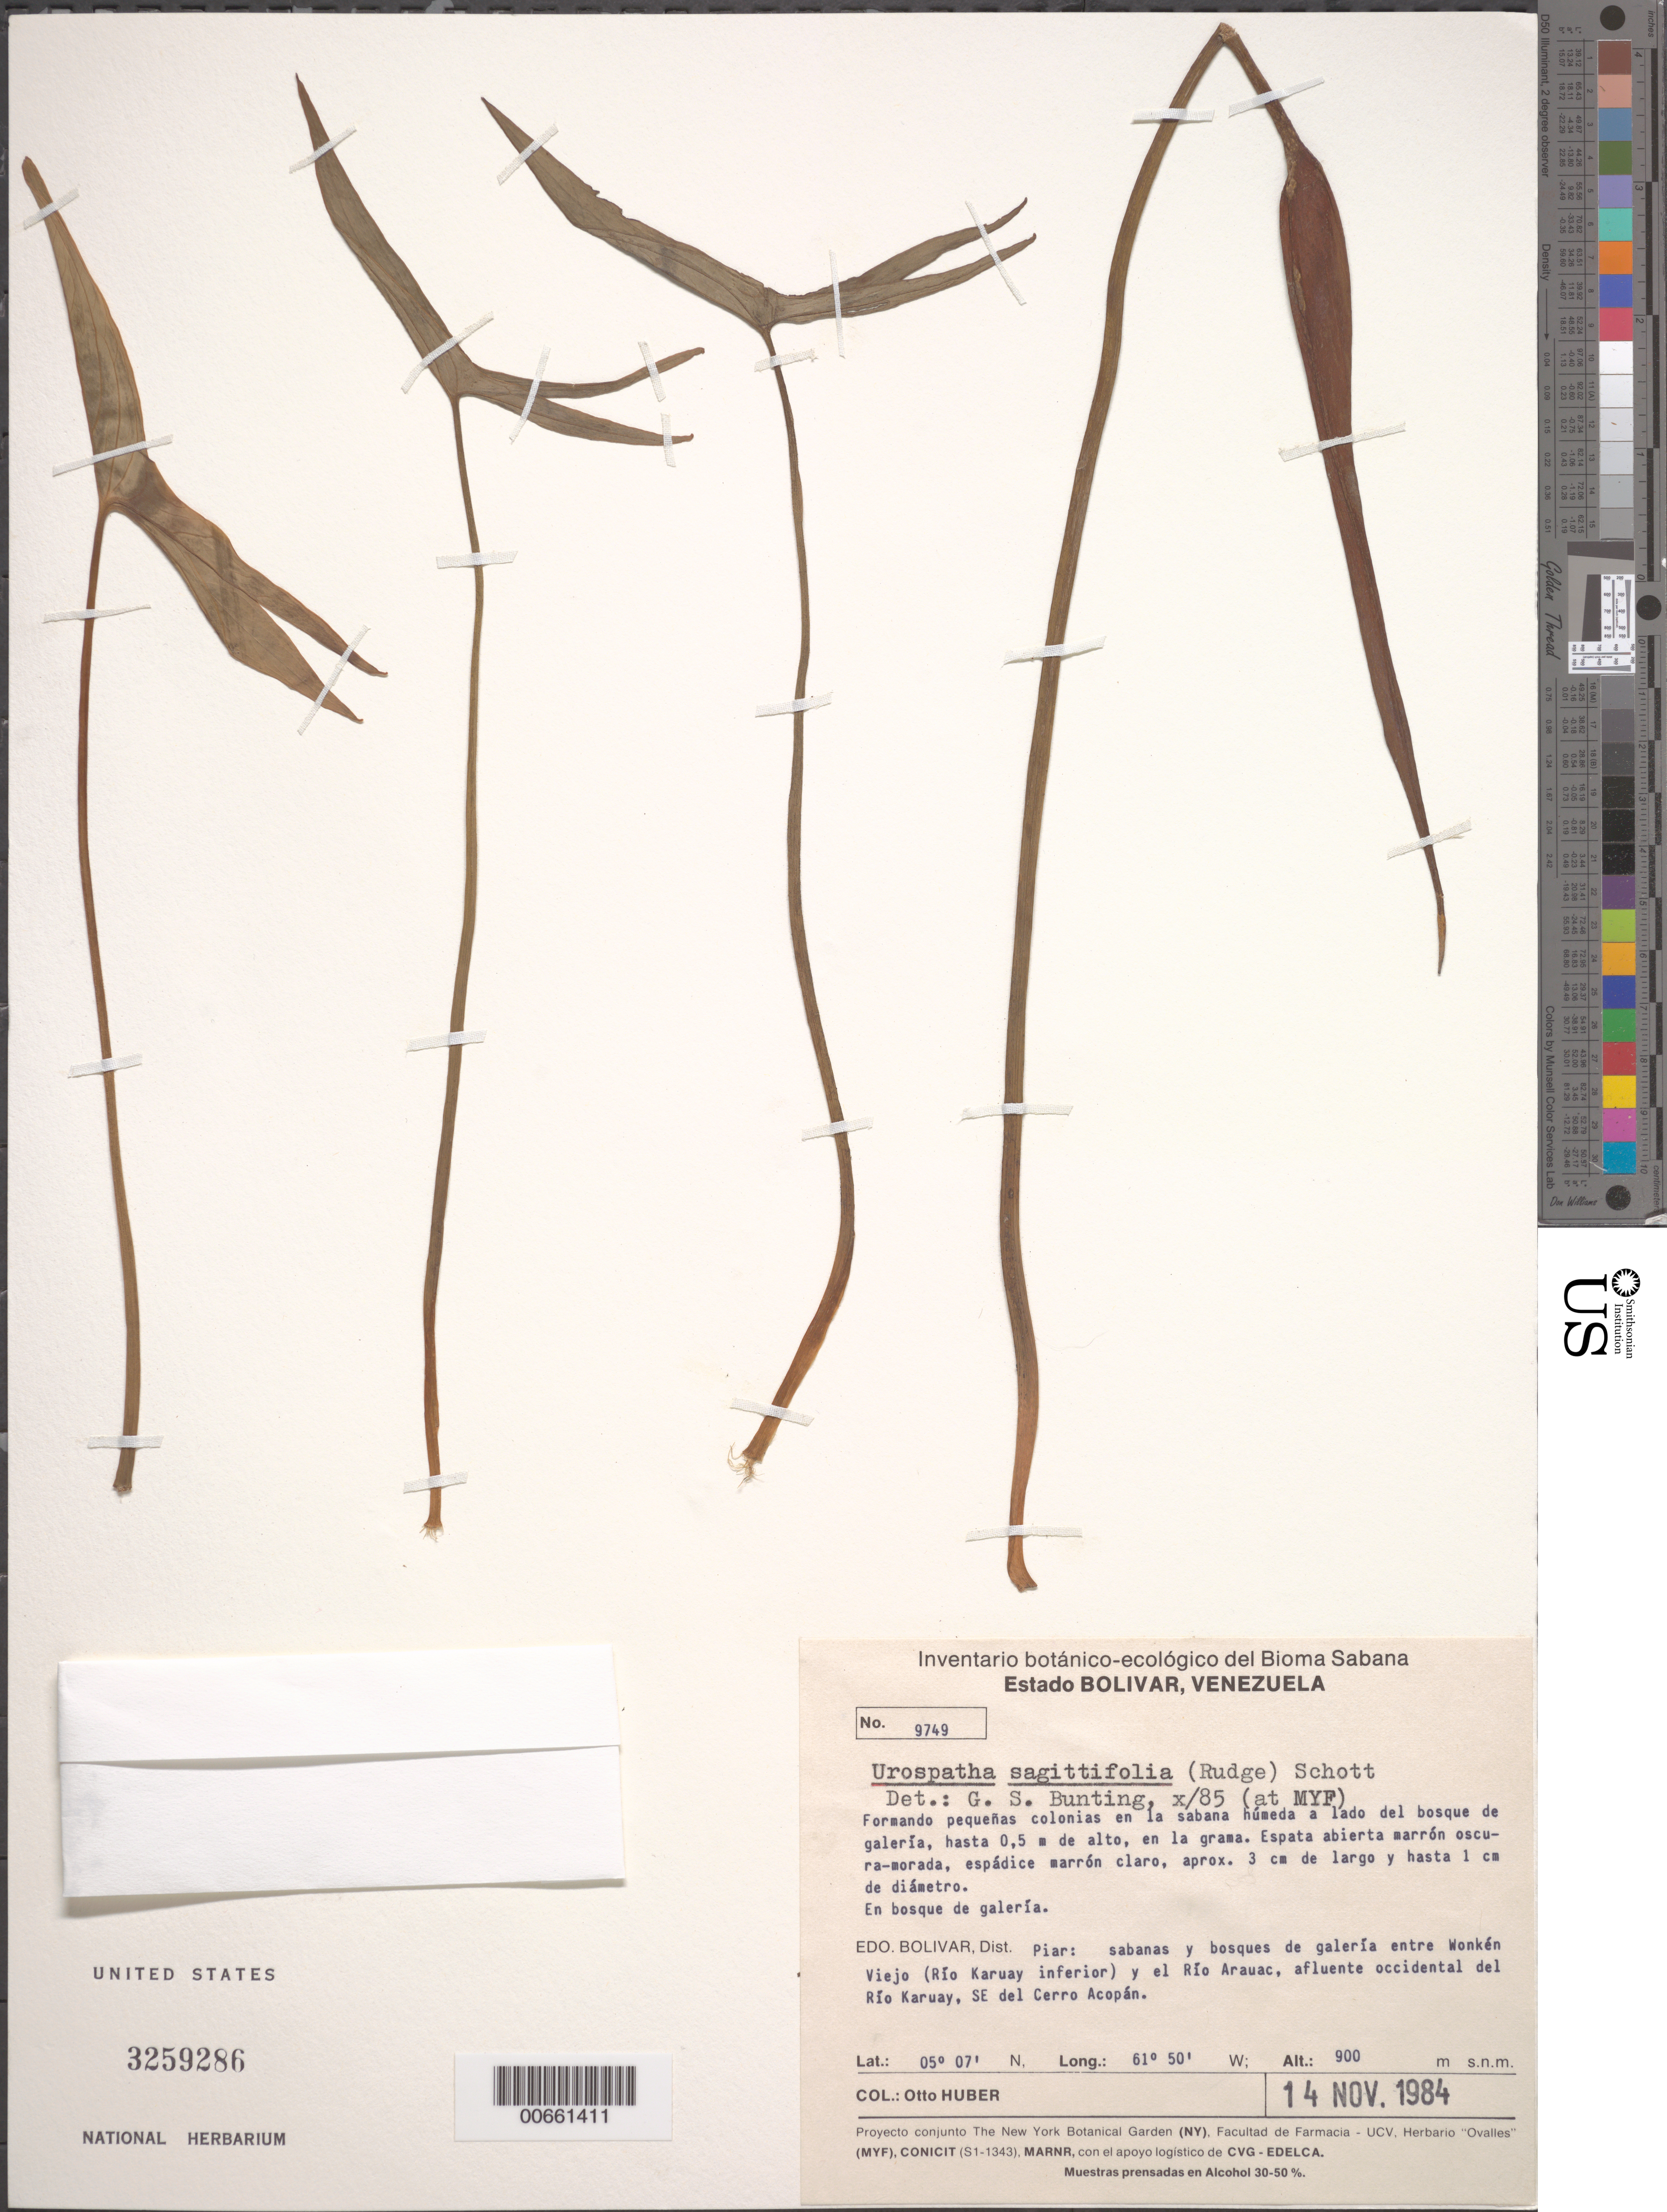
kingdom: Plantae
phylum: Tracheophyta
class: Liliopsida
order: Alismatales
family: Araceae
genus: Urospatha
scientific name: Urospatha sagittifolia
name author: (Rudge) Schott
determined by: Bunting, G. S.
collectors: O. Huber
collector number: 9749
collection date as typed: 14-Nov-84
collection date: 1984-11-14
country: Venezuela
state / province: Bolívar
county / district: Piar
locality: Wonken Veijo (Río Karuay inferíor) to Río Arauac, flowing west from Río Karuay, SE of Cerro Acopán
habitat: Gallery forest; forming small groups in humid savanna to side of gallery forest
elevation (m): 2400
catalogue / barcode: US 3259286